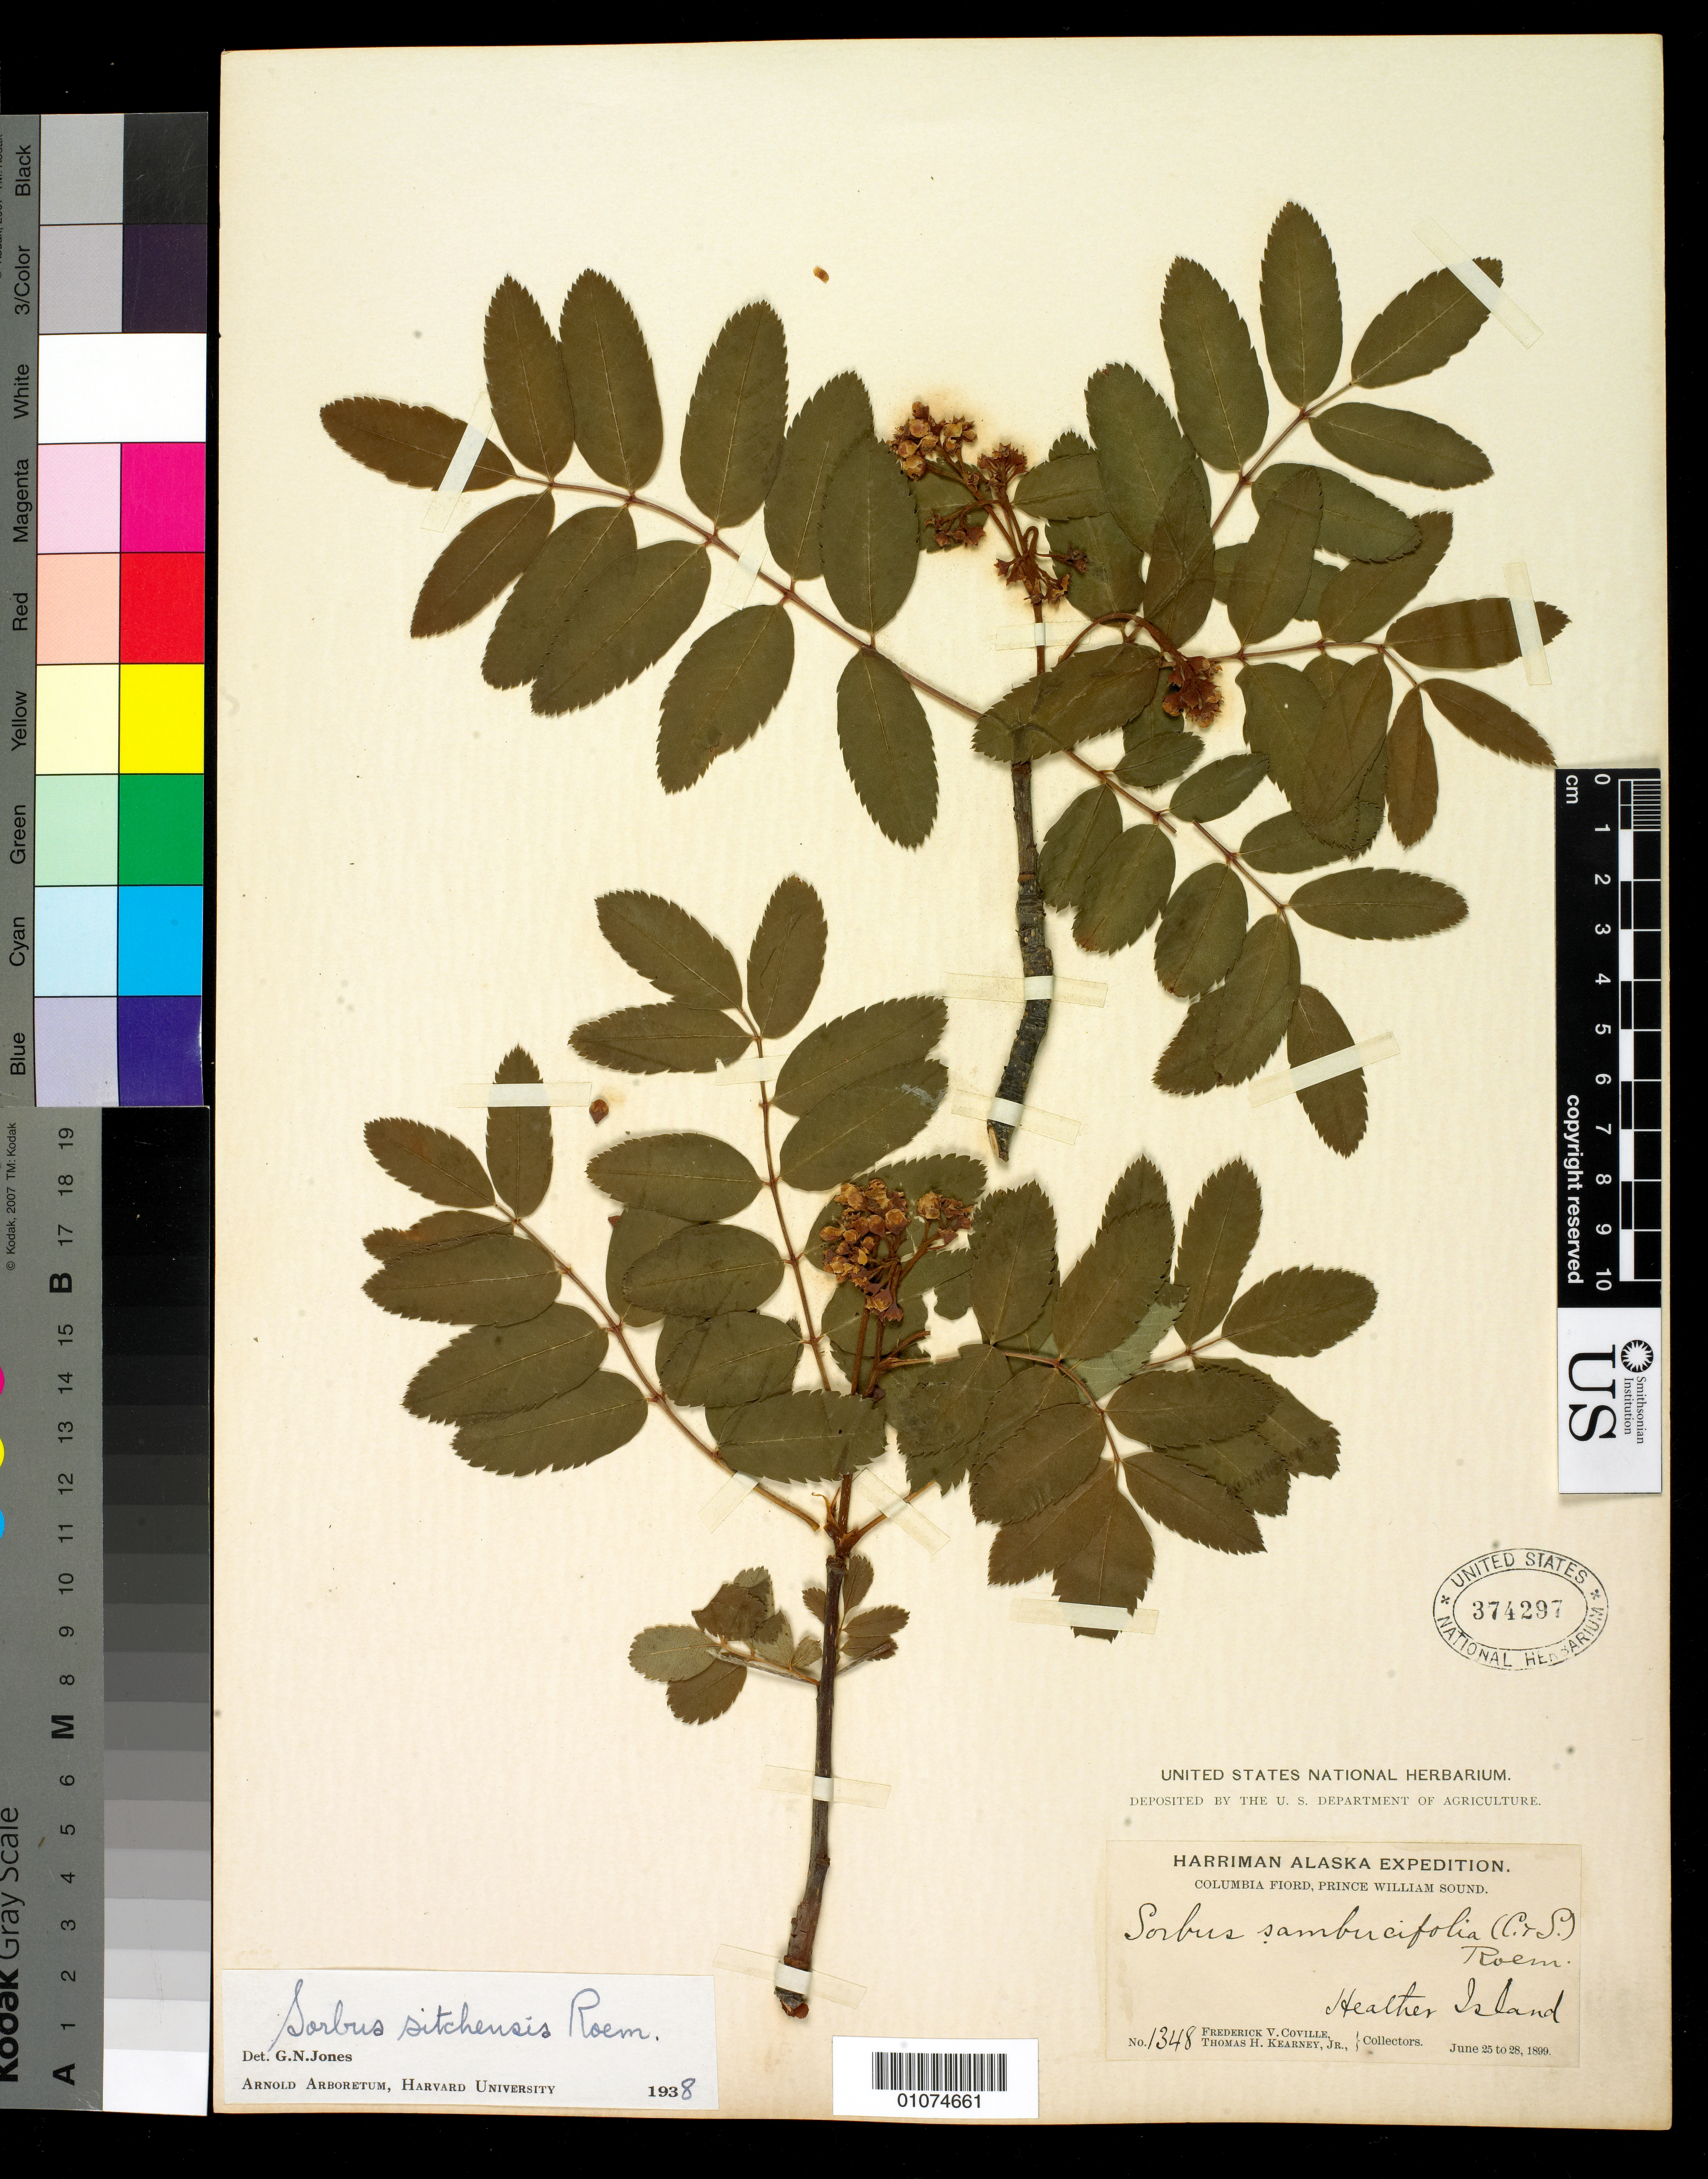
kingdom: Plantae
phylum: Tracheophyta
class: Magnoliopsida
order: Rosales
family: Rosaceae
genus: Sorbus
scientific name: Sorbus sitchensis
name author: M. Roem.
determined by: Jones, G. N.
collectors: F. V. Coville & T. H. Kearney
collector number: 1348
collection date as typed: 23 Jun 1899 to 25 Jun 1899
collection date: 1899-06-23/1899-06-25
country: United States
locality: Columbia Fjord,Prince William Sound. Heather Island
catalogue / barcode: US 374297